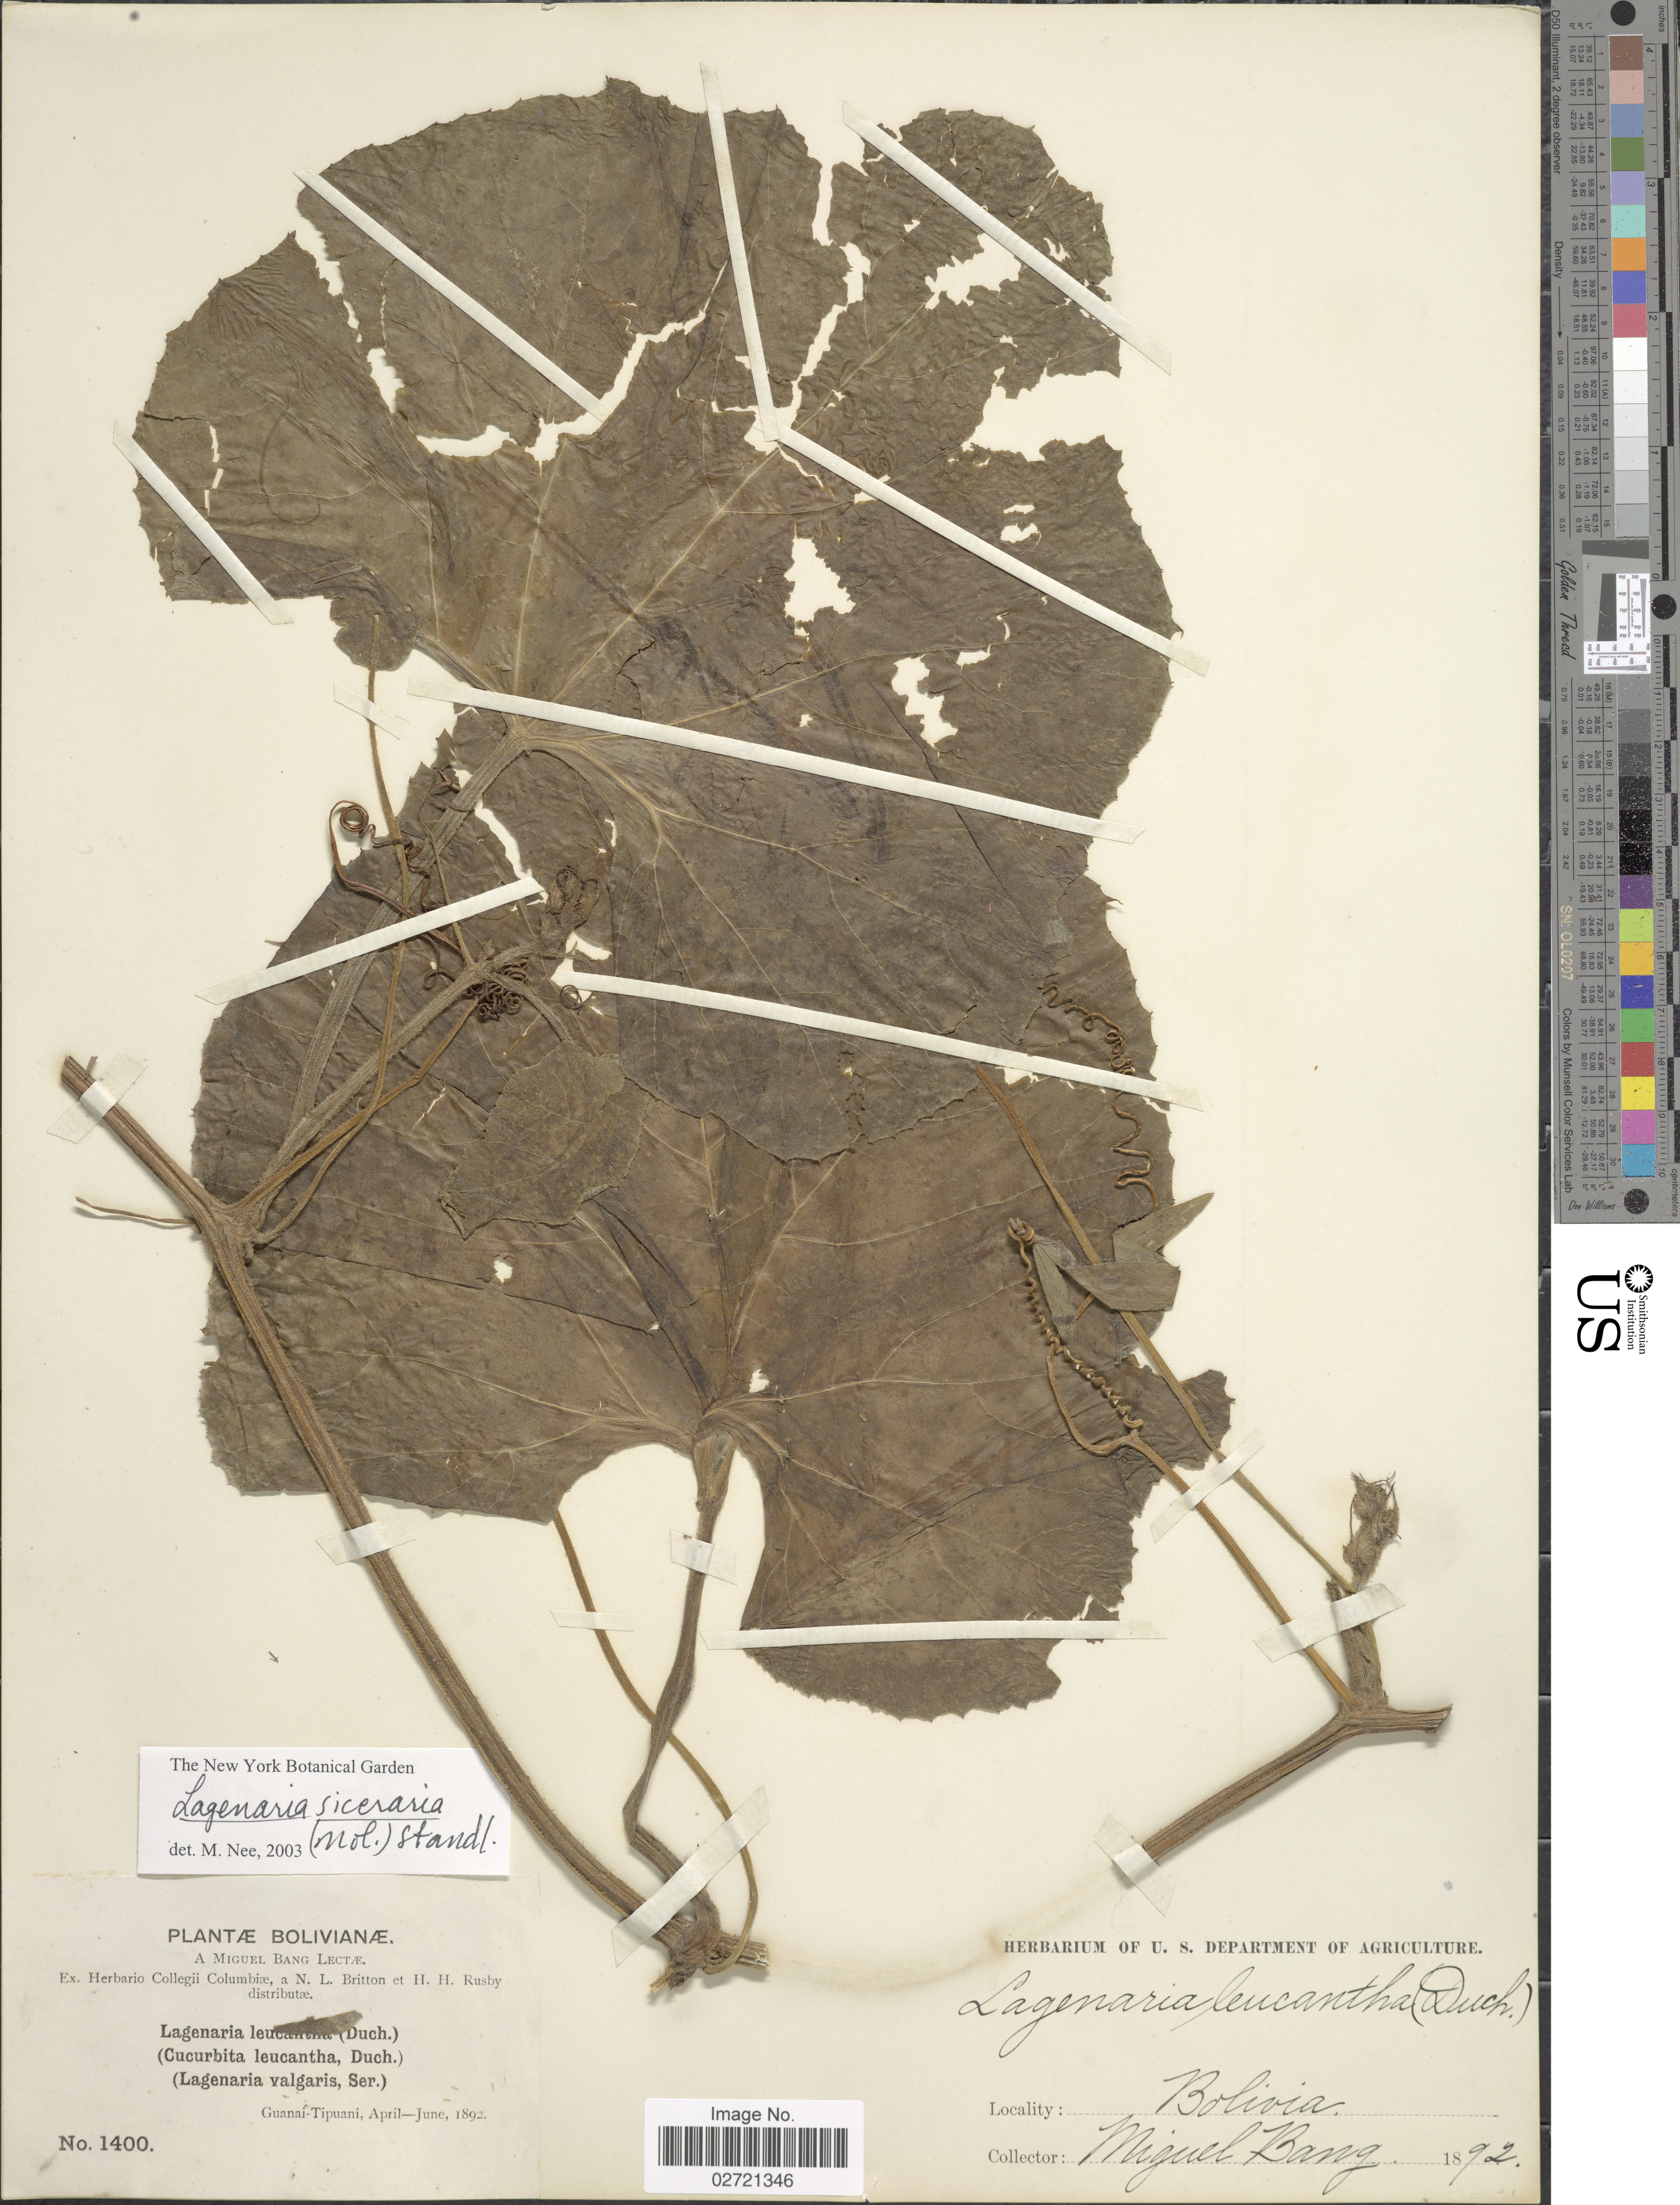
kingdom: Plantae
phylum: Tracheophyta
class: Magnoliopsida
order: Cucurbitales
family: Cucurbitaceae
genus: Lagenaria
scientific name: Lagenaria siceraria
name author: (Molina) Standl.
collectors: M. Bang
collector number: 1400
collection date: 1892-04/1892-06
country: Bolivia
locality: Guanai-Tipuani